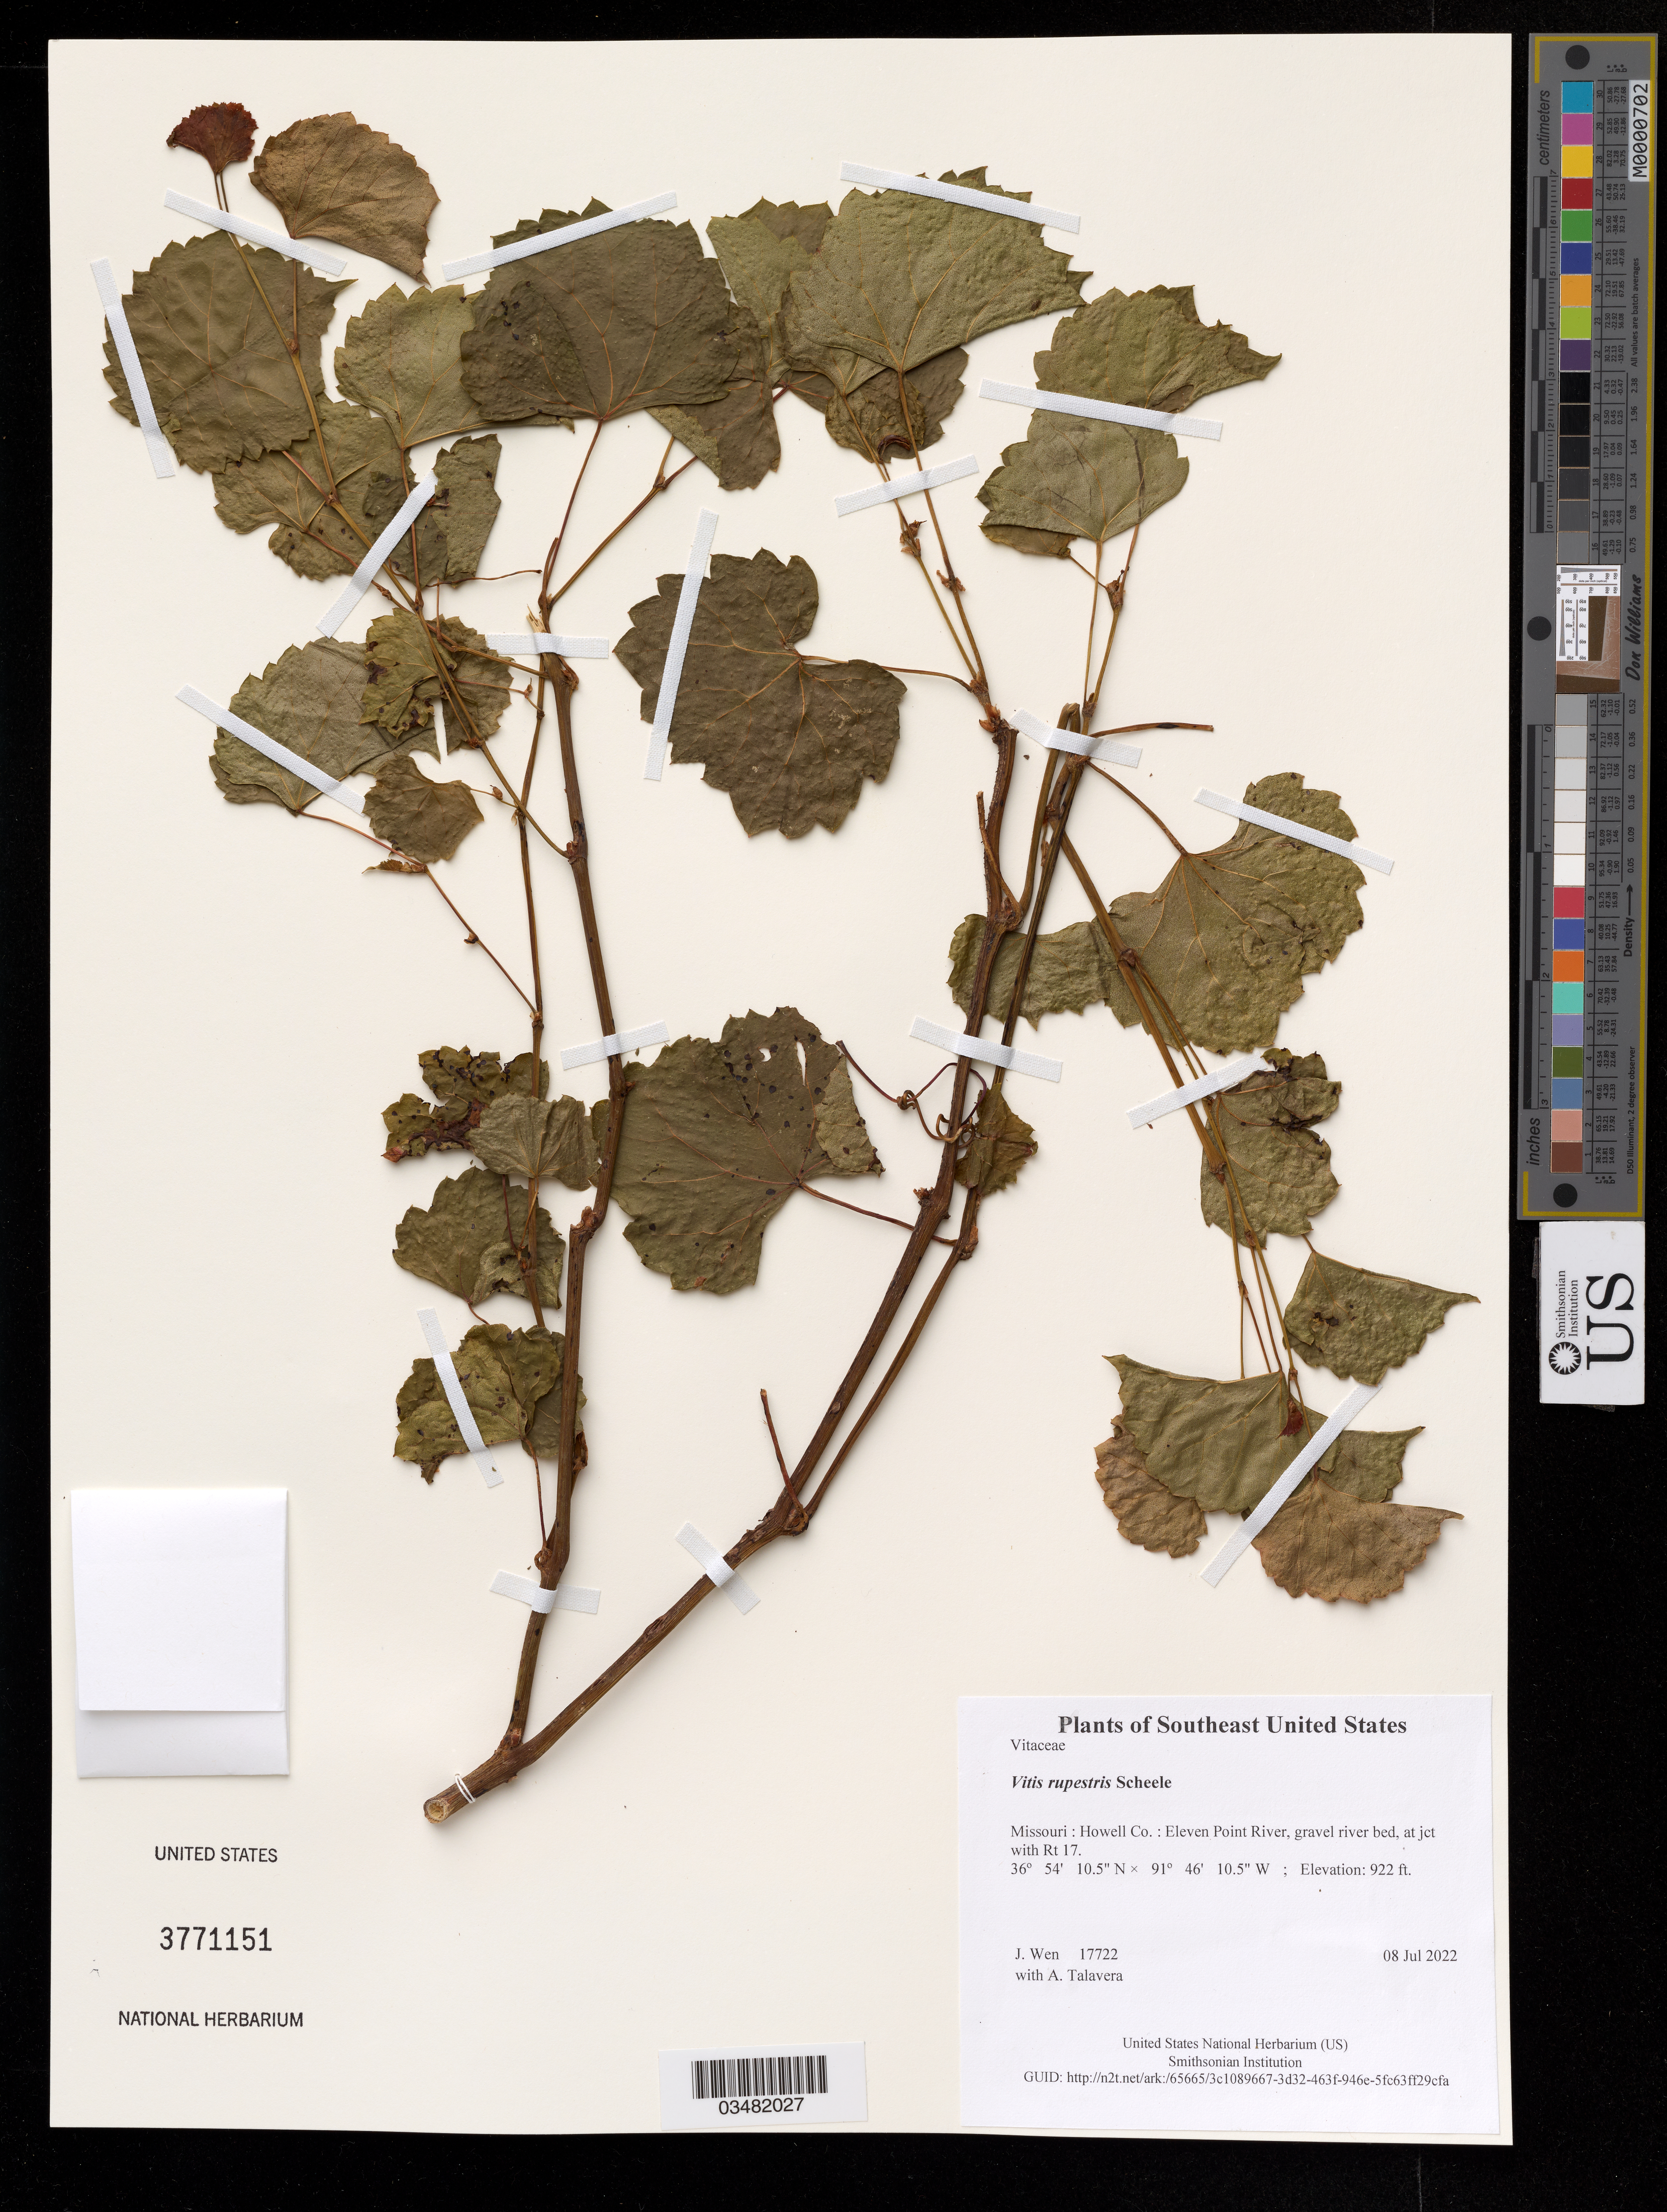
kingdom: Plantae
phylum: Tracheophyta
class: Magnoliopsida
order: Vitales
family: Vitaceae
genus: Vitis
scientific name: Vitis rupestris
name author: Scheele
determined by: Wen, Jun, (BOT), Smithsonian Institution - National Museum of Natural History (UNITED STATES)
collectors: J. Wen & A. Talavera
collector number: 17722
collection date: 2022-07-08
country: United States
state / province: Missouri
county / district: Howell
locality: Eleven Point River, gravel river bed, at jct with Rt 17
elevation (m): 281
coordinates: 36 54.175 N, 91 46.175 W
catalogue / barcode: US 3771151